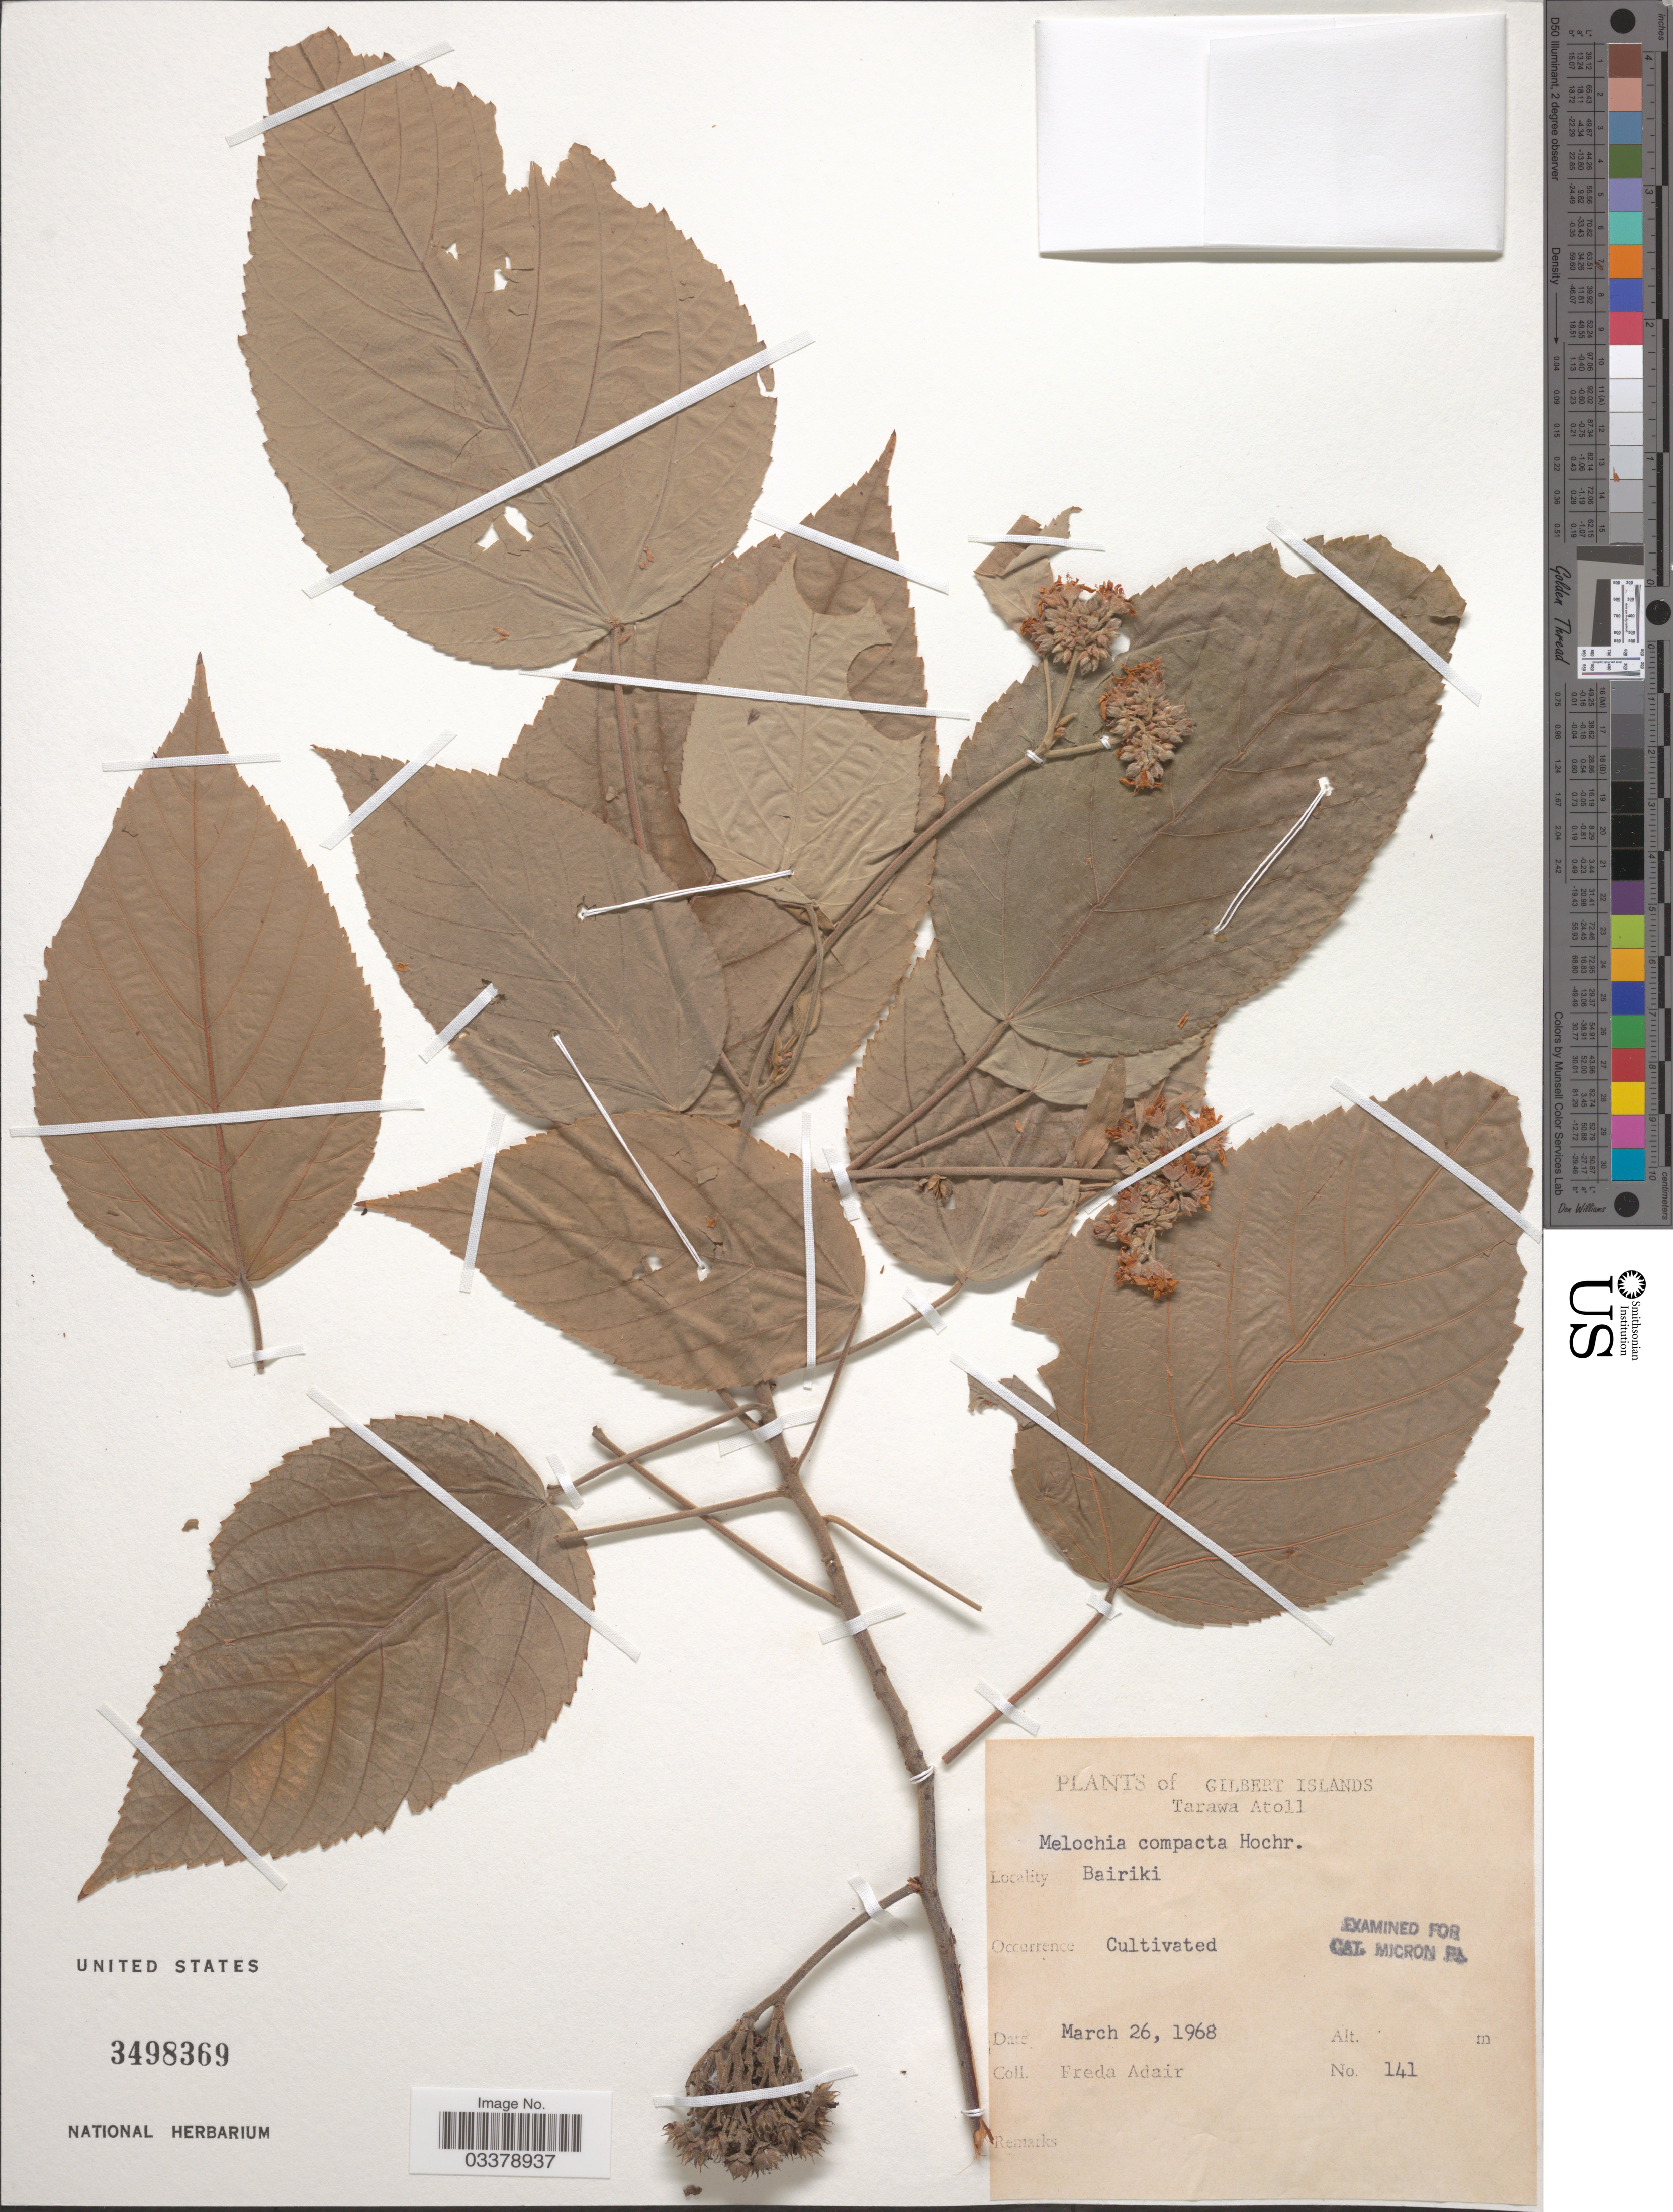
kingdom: Plantae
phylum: Tracheophyta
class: Magnoliopsida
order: Malvales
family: Malvaceae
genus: Melochia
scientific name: Melochia compacta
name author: Hochr.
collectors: F. Adair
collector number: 141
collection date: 1968-03-26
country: Kiribati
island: Tarawa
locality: Gilbert Islands, Tarawa Atoll, Bairiki.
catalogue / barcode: US 3498369